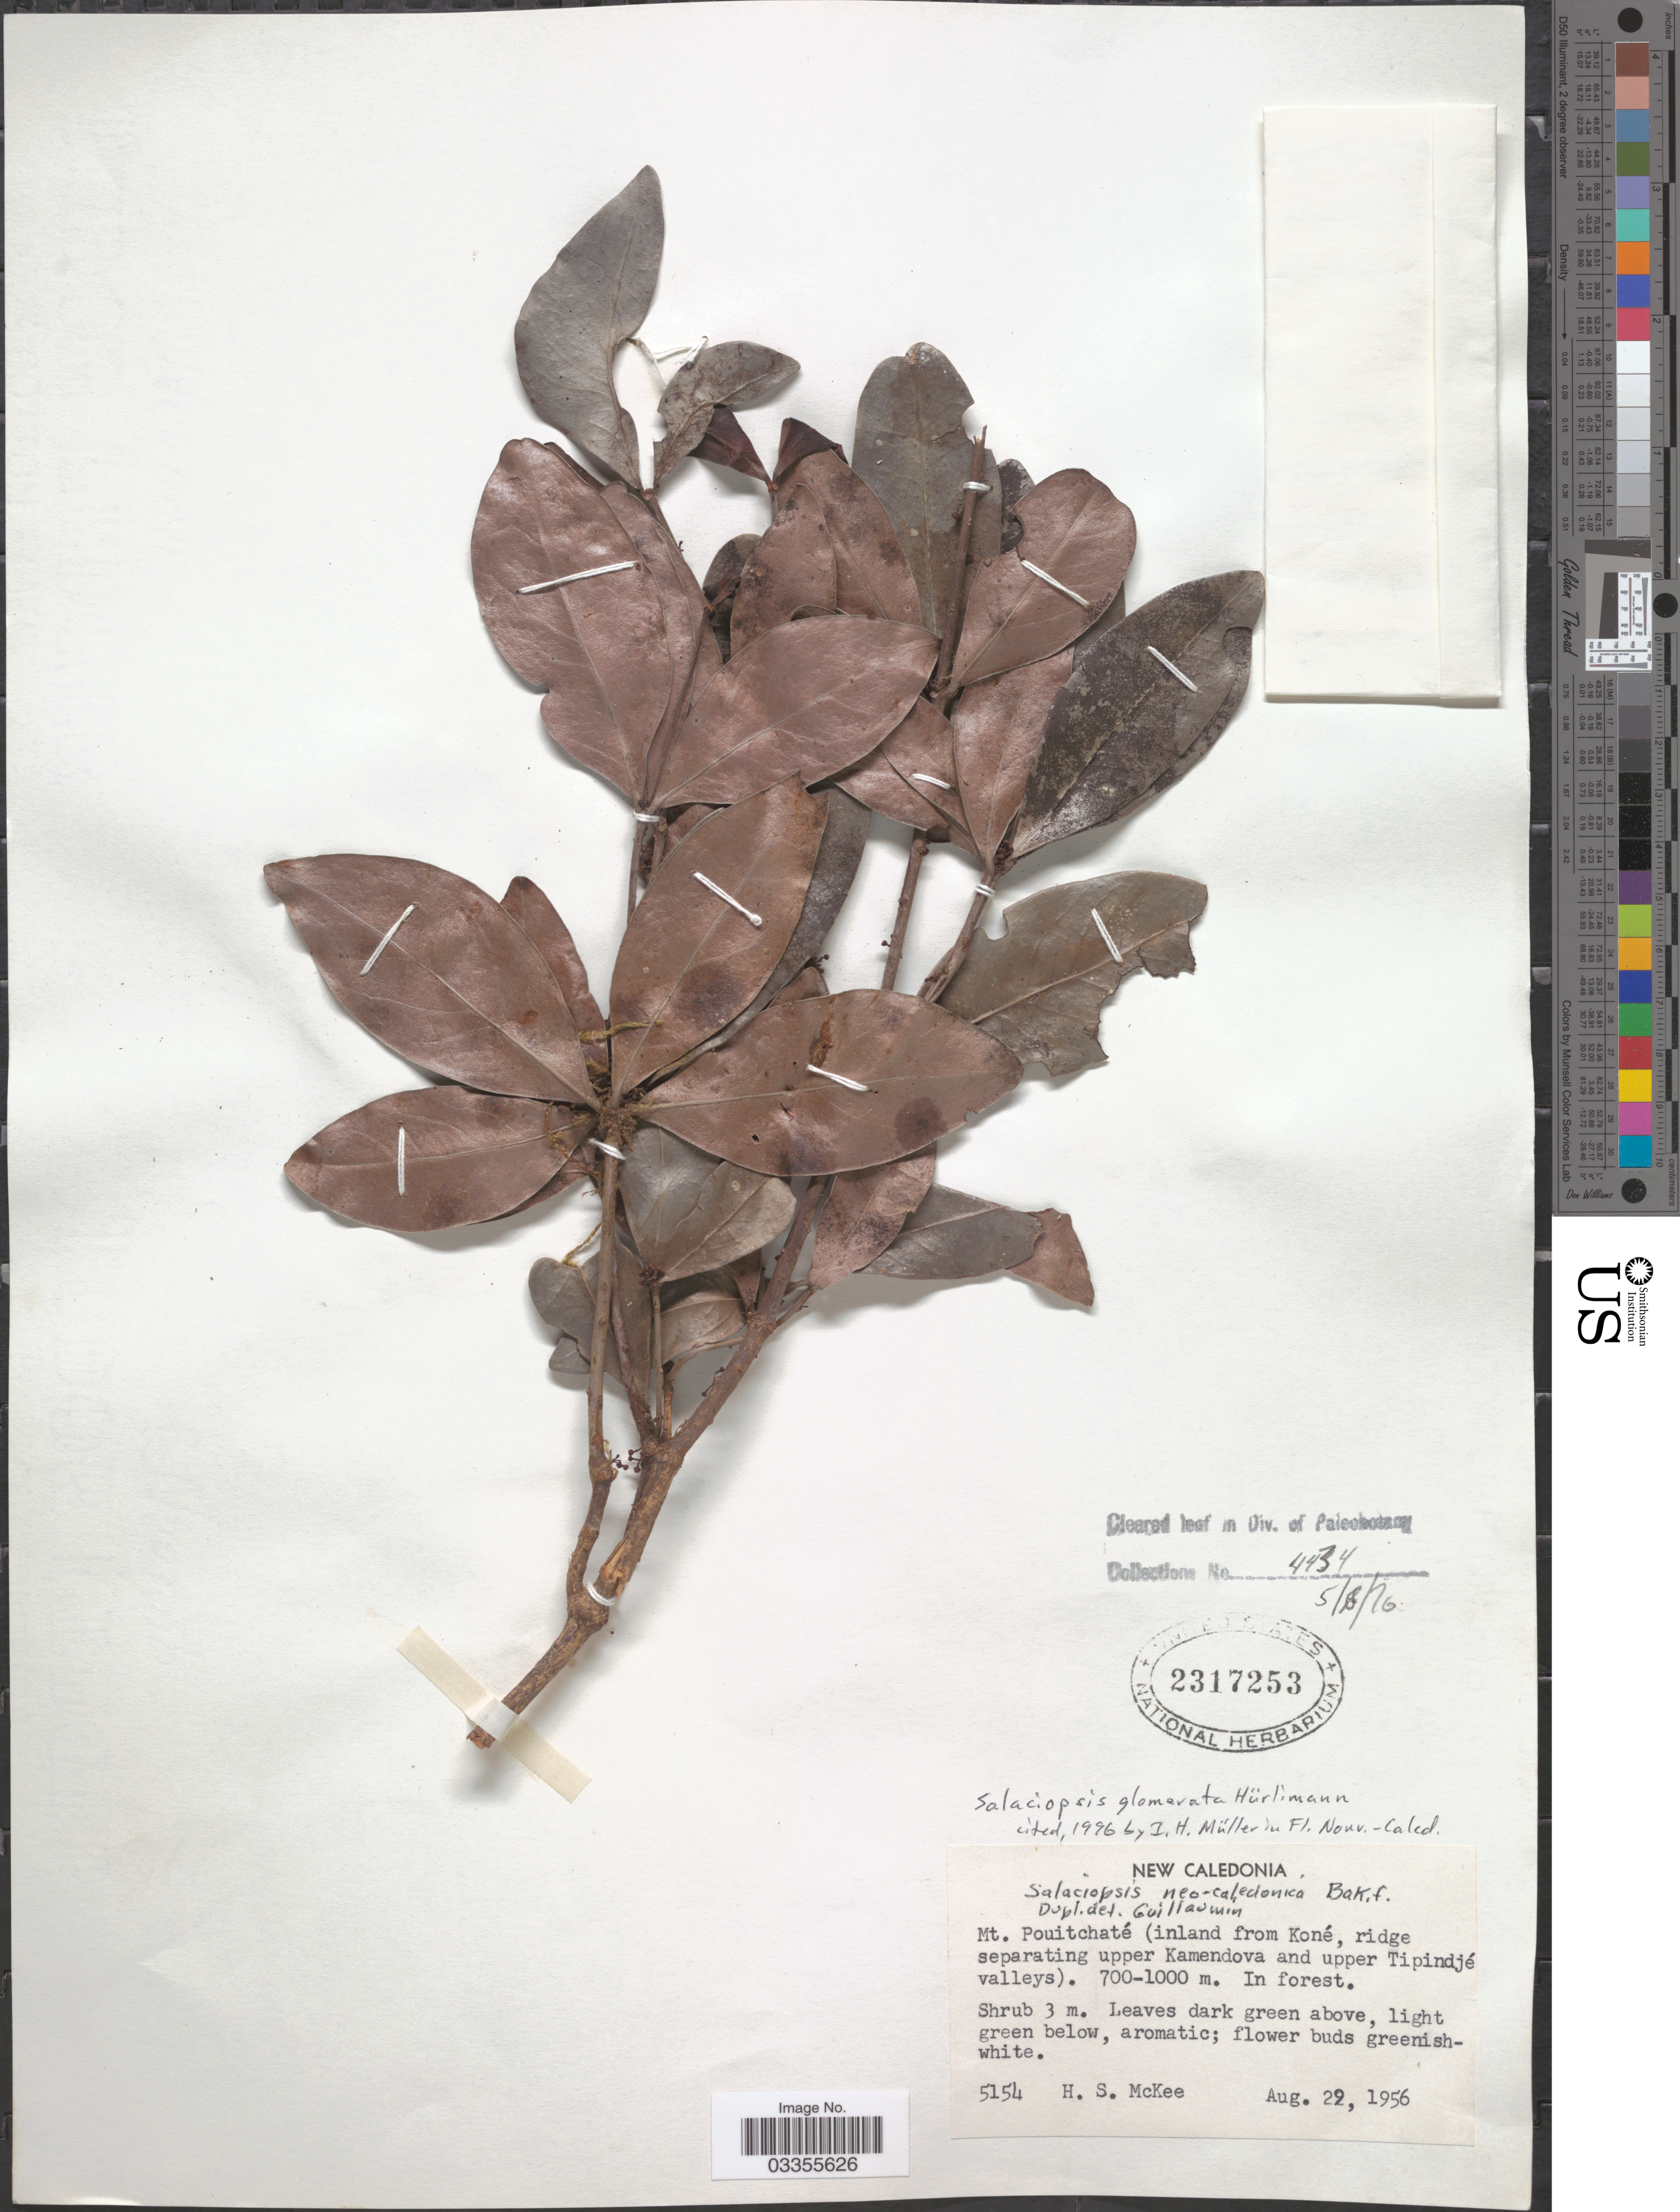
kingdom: Plantae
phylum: Tracheophyta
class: Magnoliopsida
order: Celastrales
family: Celastraceae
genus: Salaciopsis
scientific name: Salaciopsis glomerata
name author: Hürl.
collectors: H. S. McKee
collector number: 5154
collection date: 1956-08-29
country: New Caledonia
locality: Mt. Pouitchaté (inland from Koné, ridge separating upper Kamendova and upper Tipindjé valleys).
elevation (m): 700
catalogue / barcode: US 2317253